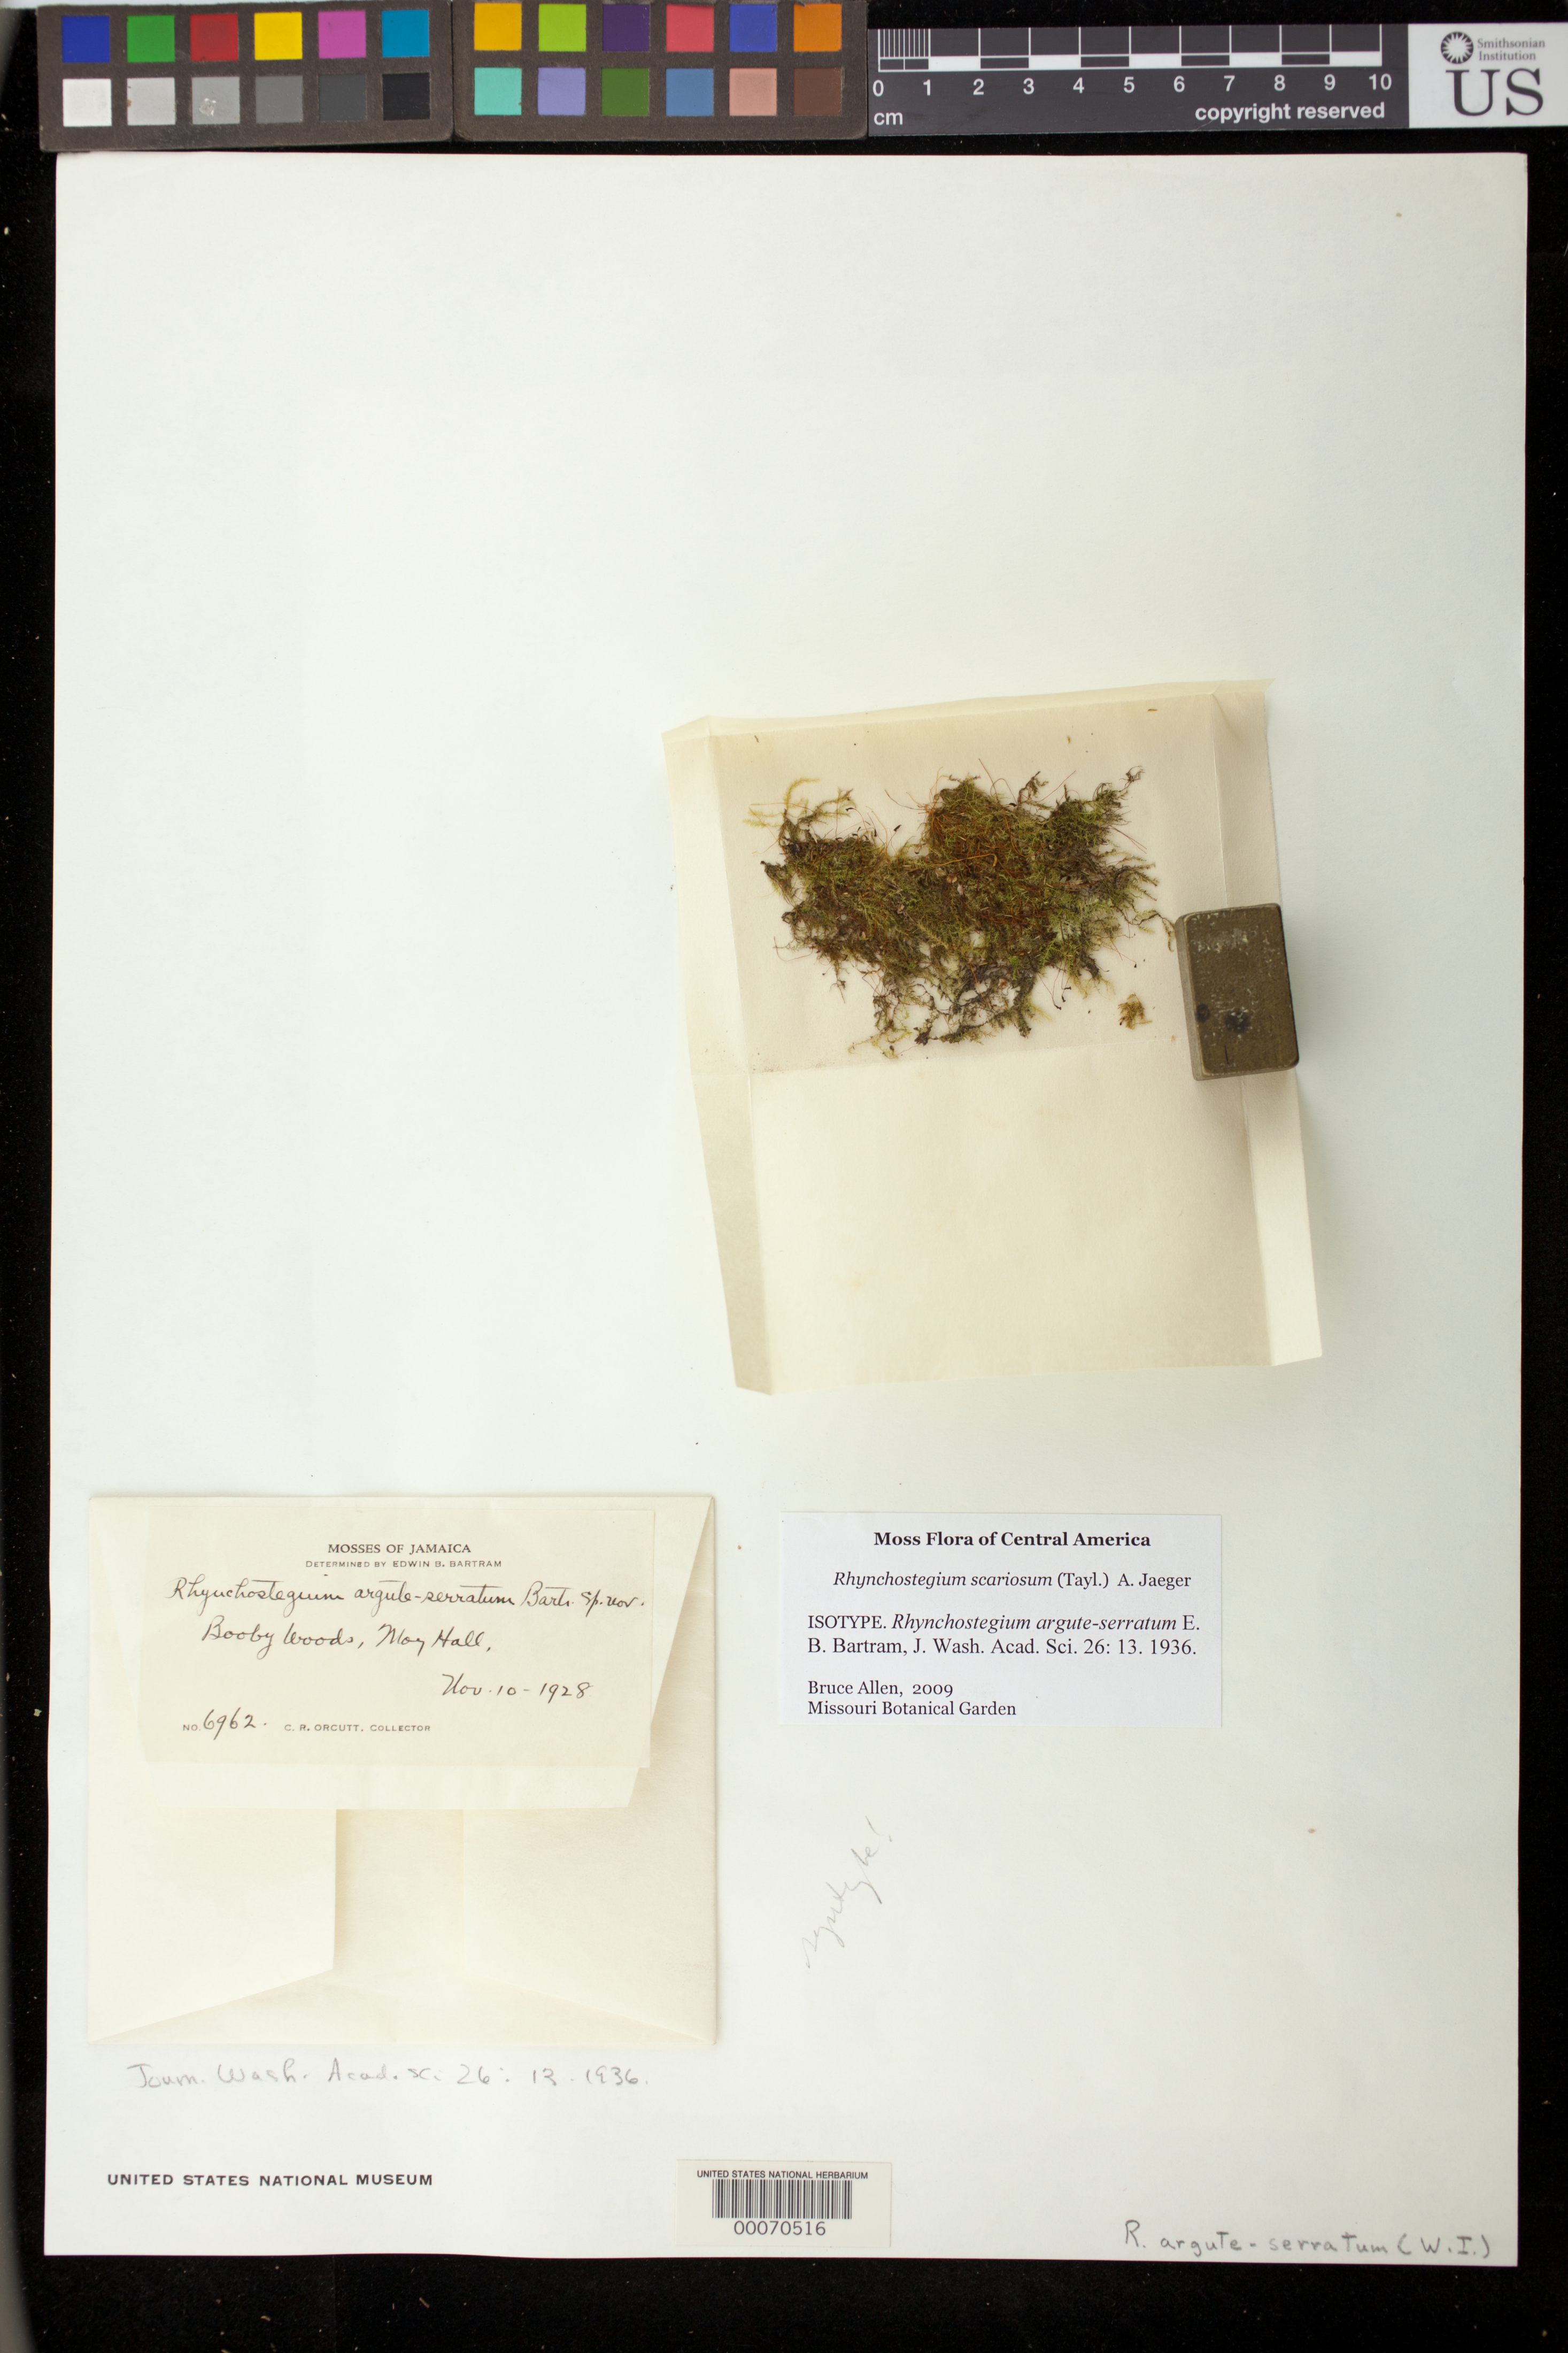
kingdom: Plantae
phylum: Bryophyta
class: Bryopsida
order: Hypnales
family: Brachytheciaceae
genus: Rhynchostegium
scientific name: Rhynchostegium argute-serratum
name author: E.B. Bartram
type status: Isotype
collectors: C. R. Orcutt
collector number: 6962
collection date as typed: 10 Nov 1928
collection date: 1928-11-10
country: Jamaica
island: Greater Antilles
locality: Booby Woods, Moy Hall.